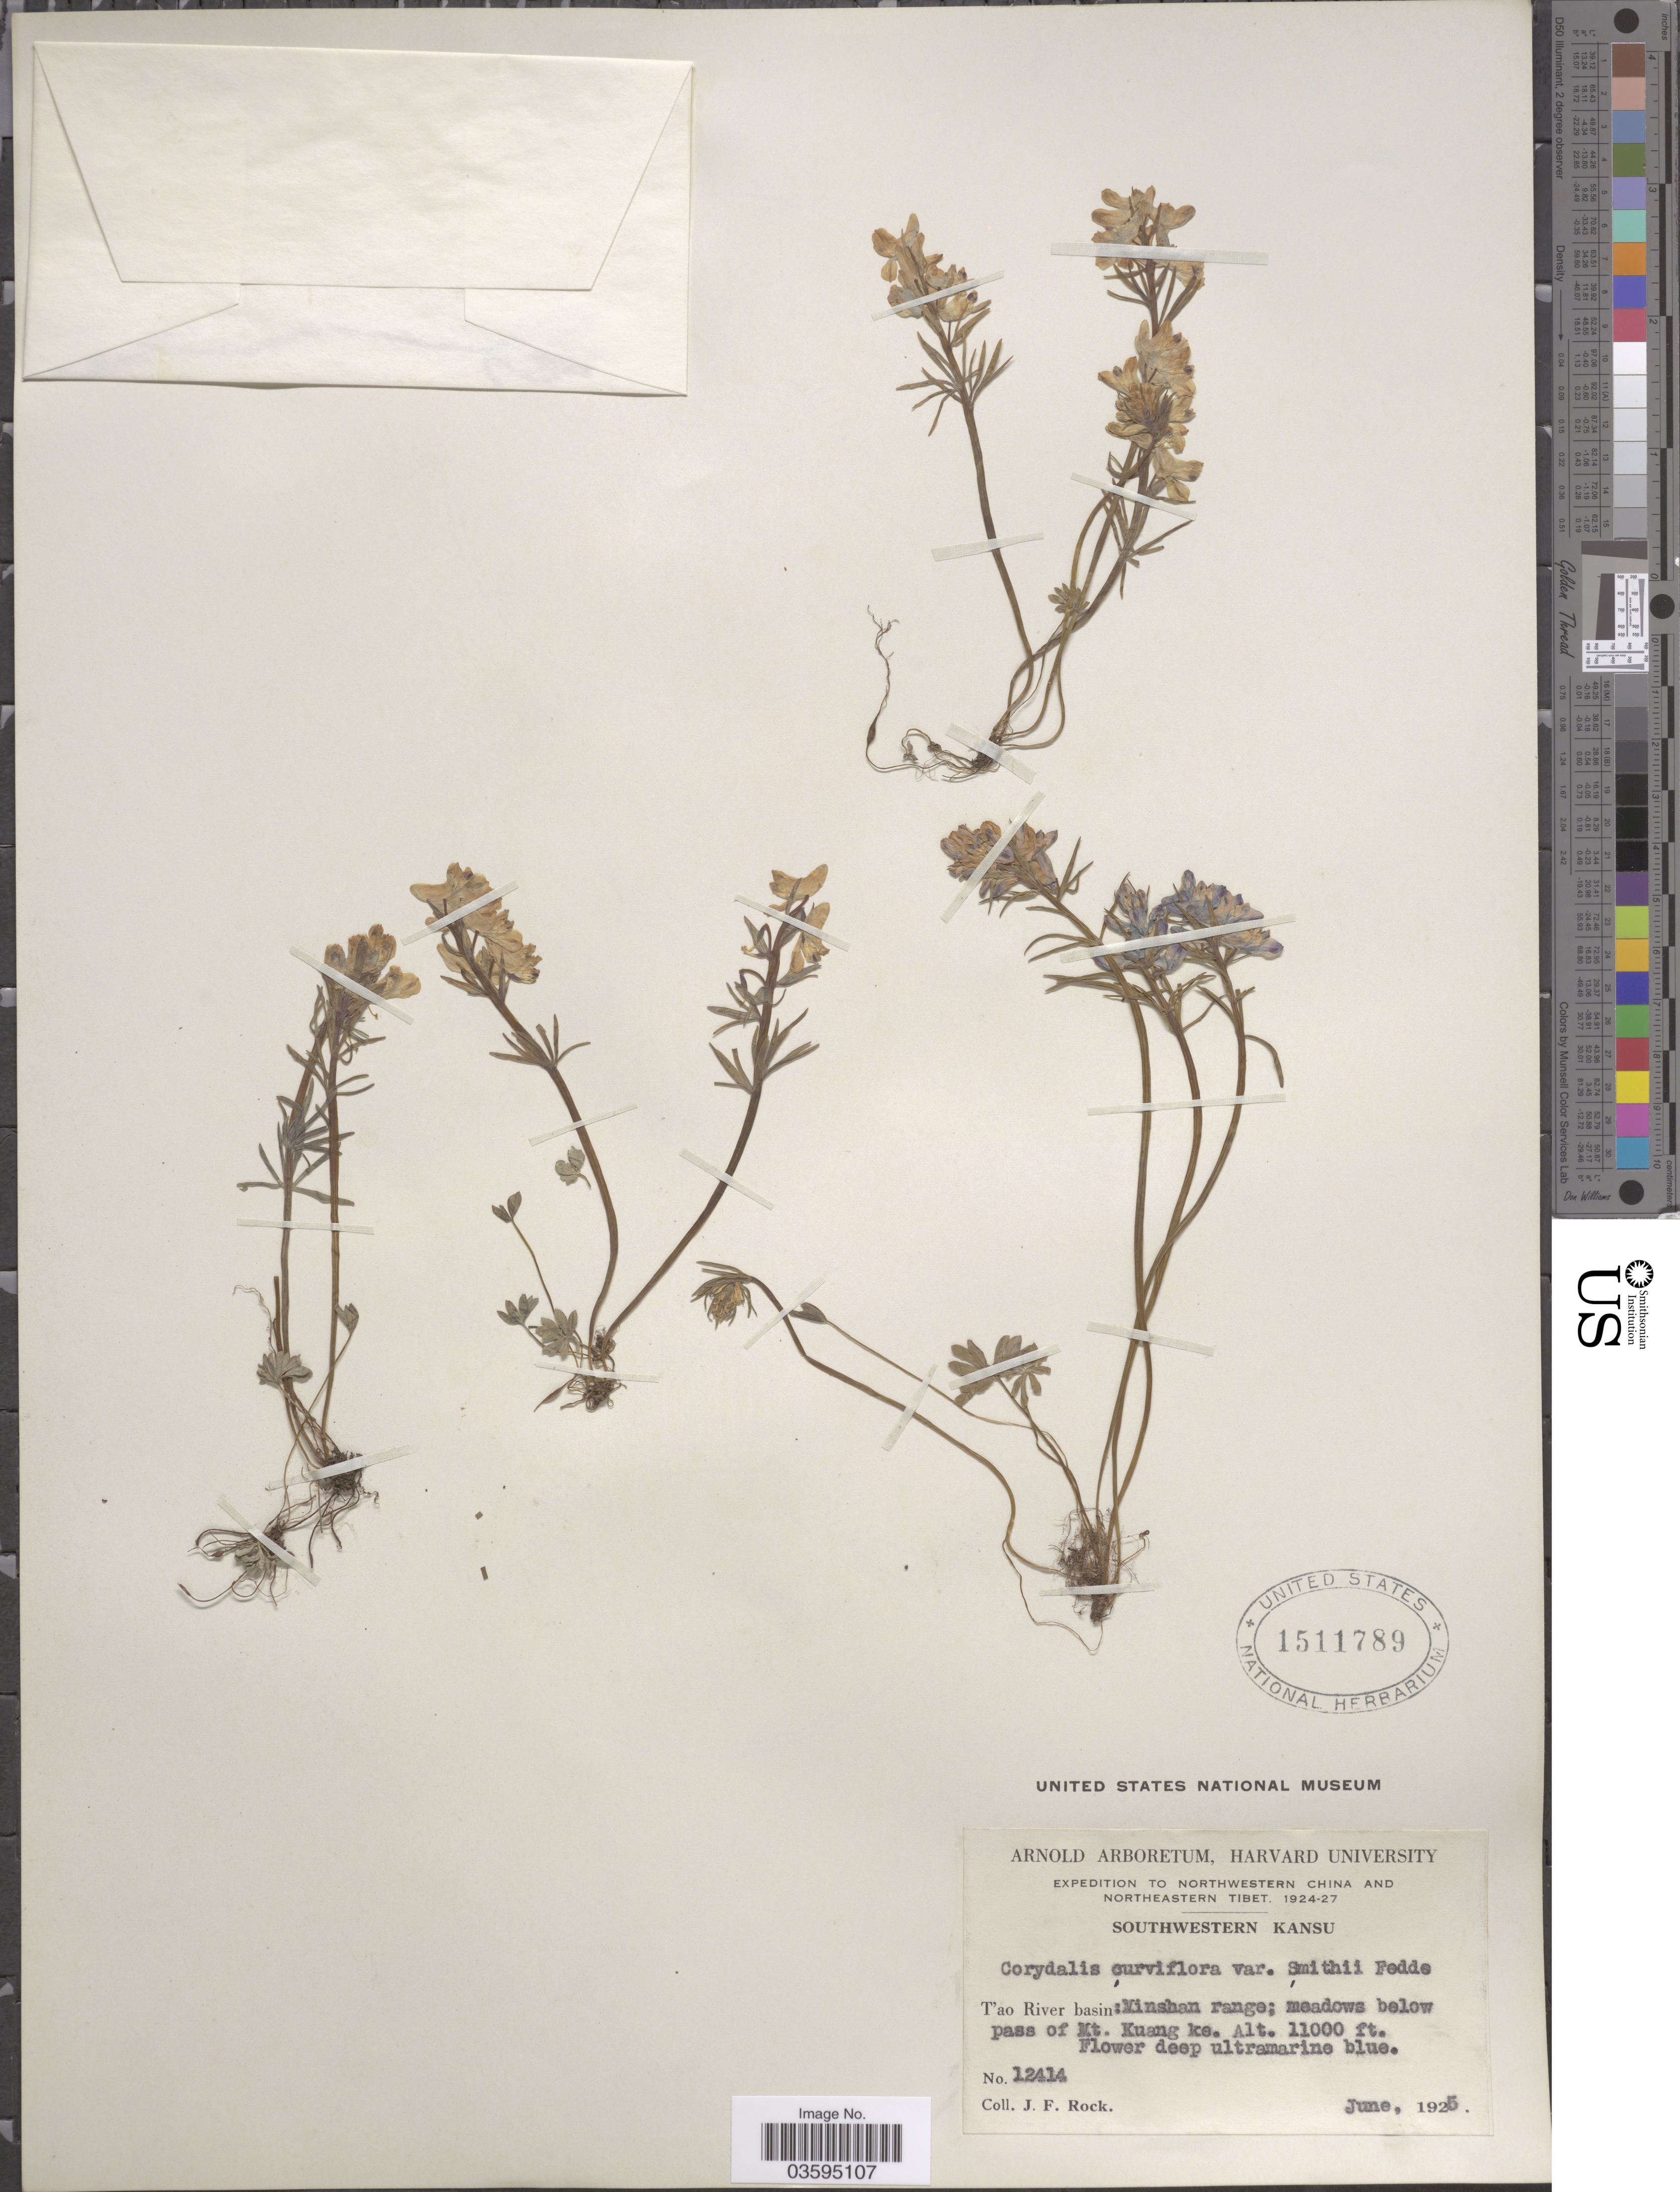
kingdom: Plantae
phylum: Tracheophyta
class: Magnoliopsida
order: Ranunculales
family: Papaveraceae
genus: Corydalis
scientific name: Corydalis curviflora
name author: Maxim. ex Hemsl.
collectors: J. Rock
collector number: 12414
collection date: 1925-06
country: China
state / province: Gansu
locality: Northwestern China. Southwestern Kansu. T'ao River basin: Minshan range; meadow below pass of Mt. Kuang ke.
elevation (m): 3353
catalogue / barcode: US 1511789